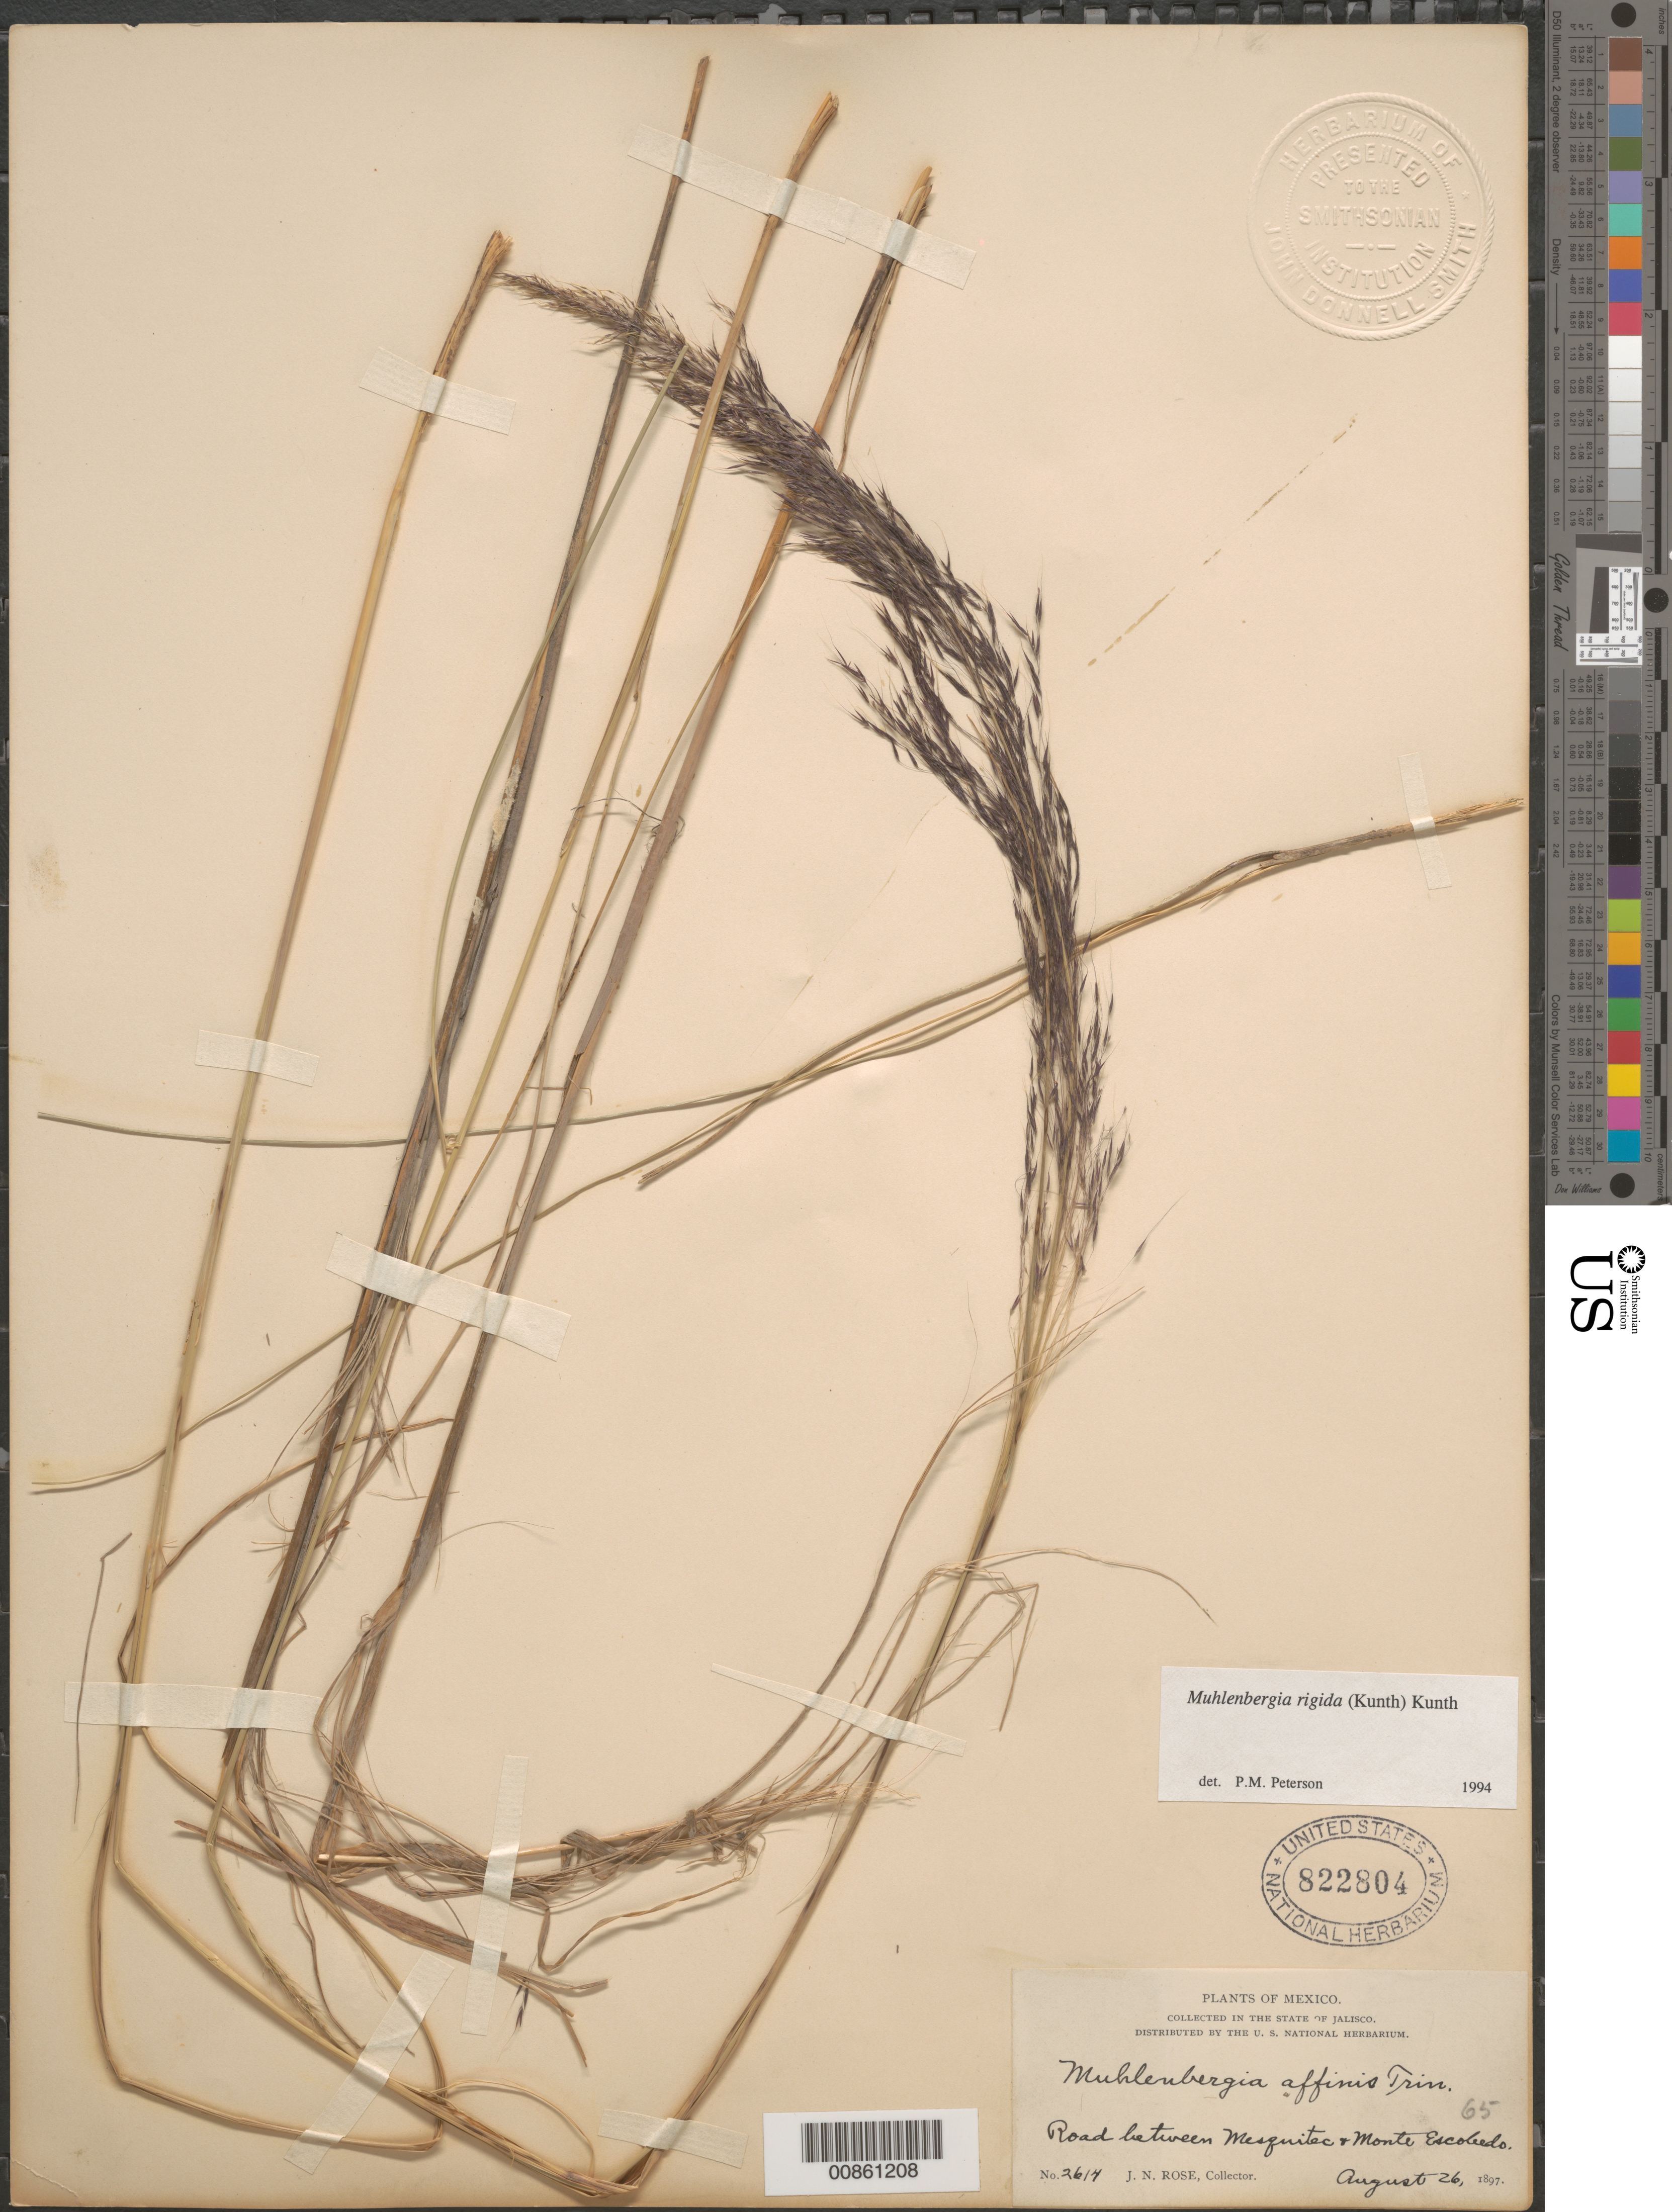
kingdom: Plantae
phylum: Tracheophyta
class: Liliopsida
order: Poales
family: Poaceae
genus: Muhlenbergia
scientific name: Muhlenbergia rigida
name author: (Kunth) Kunth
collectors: J. N. Rose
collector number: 2614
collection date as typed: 26 Aug 1897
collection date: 1897-08-26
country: Mexico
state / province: Jalisco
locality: Road between Mezquitic and Monte escobedo, Jal.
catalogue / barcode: US 822804